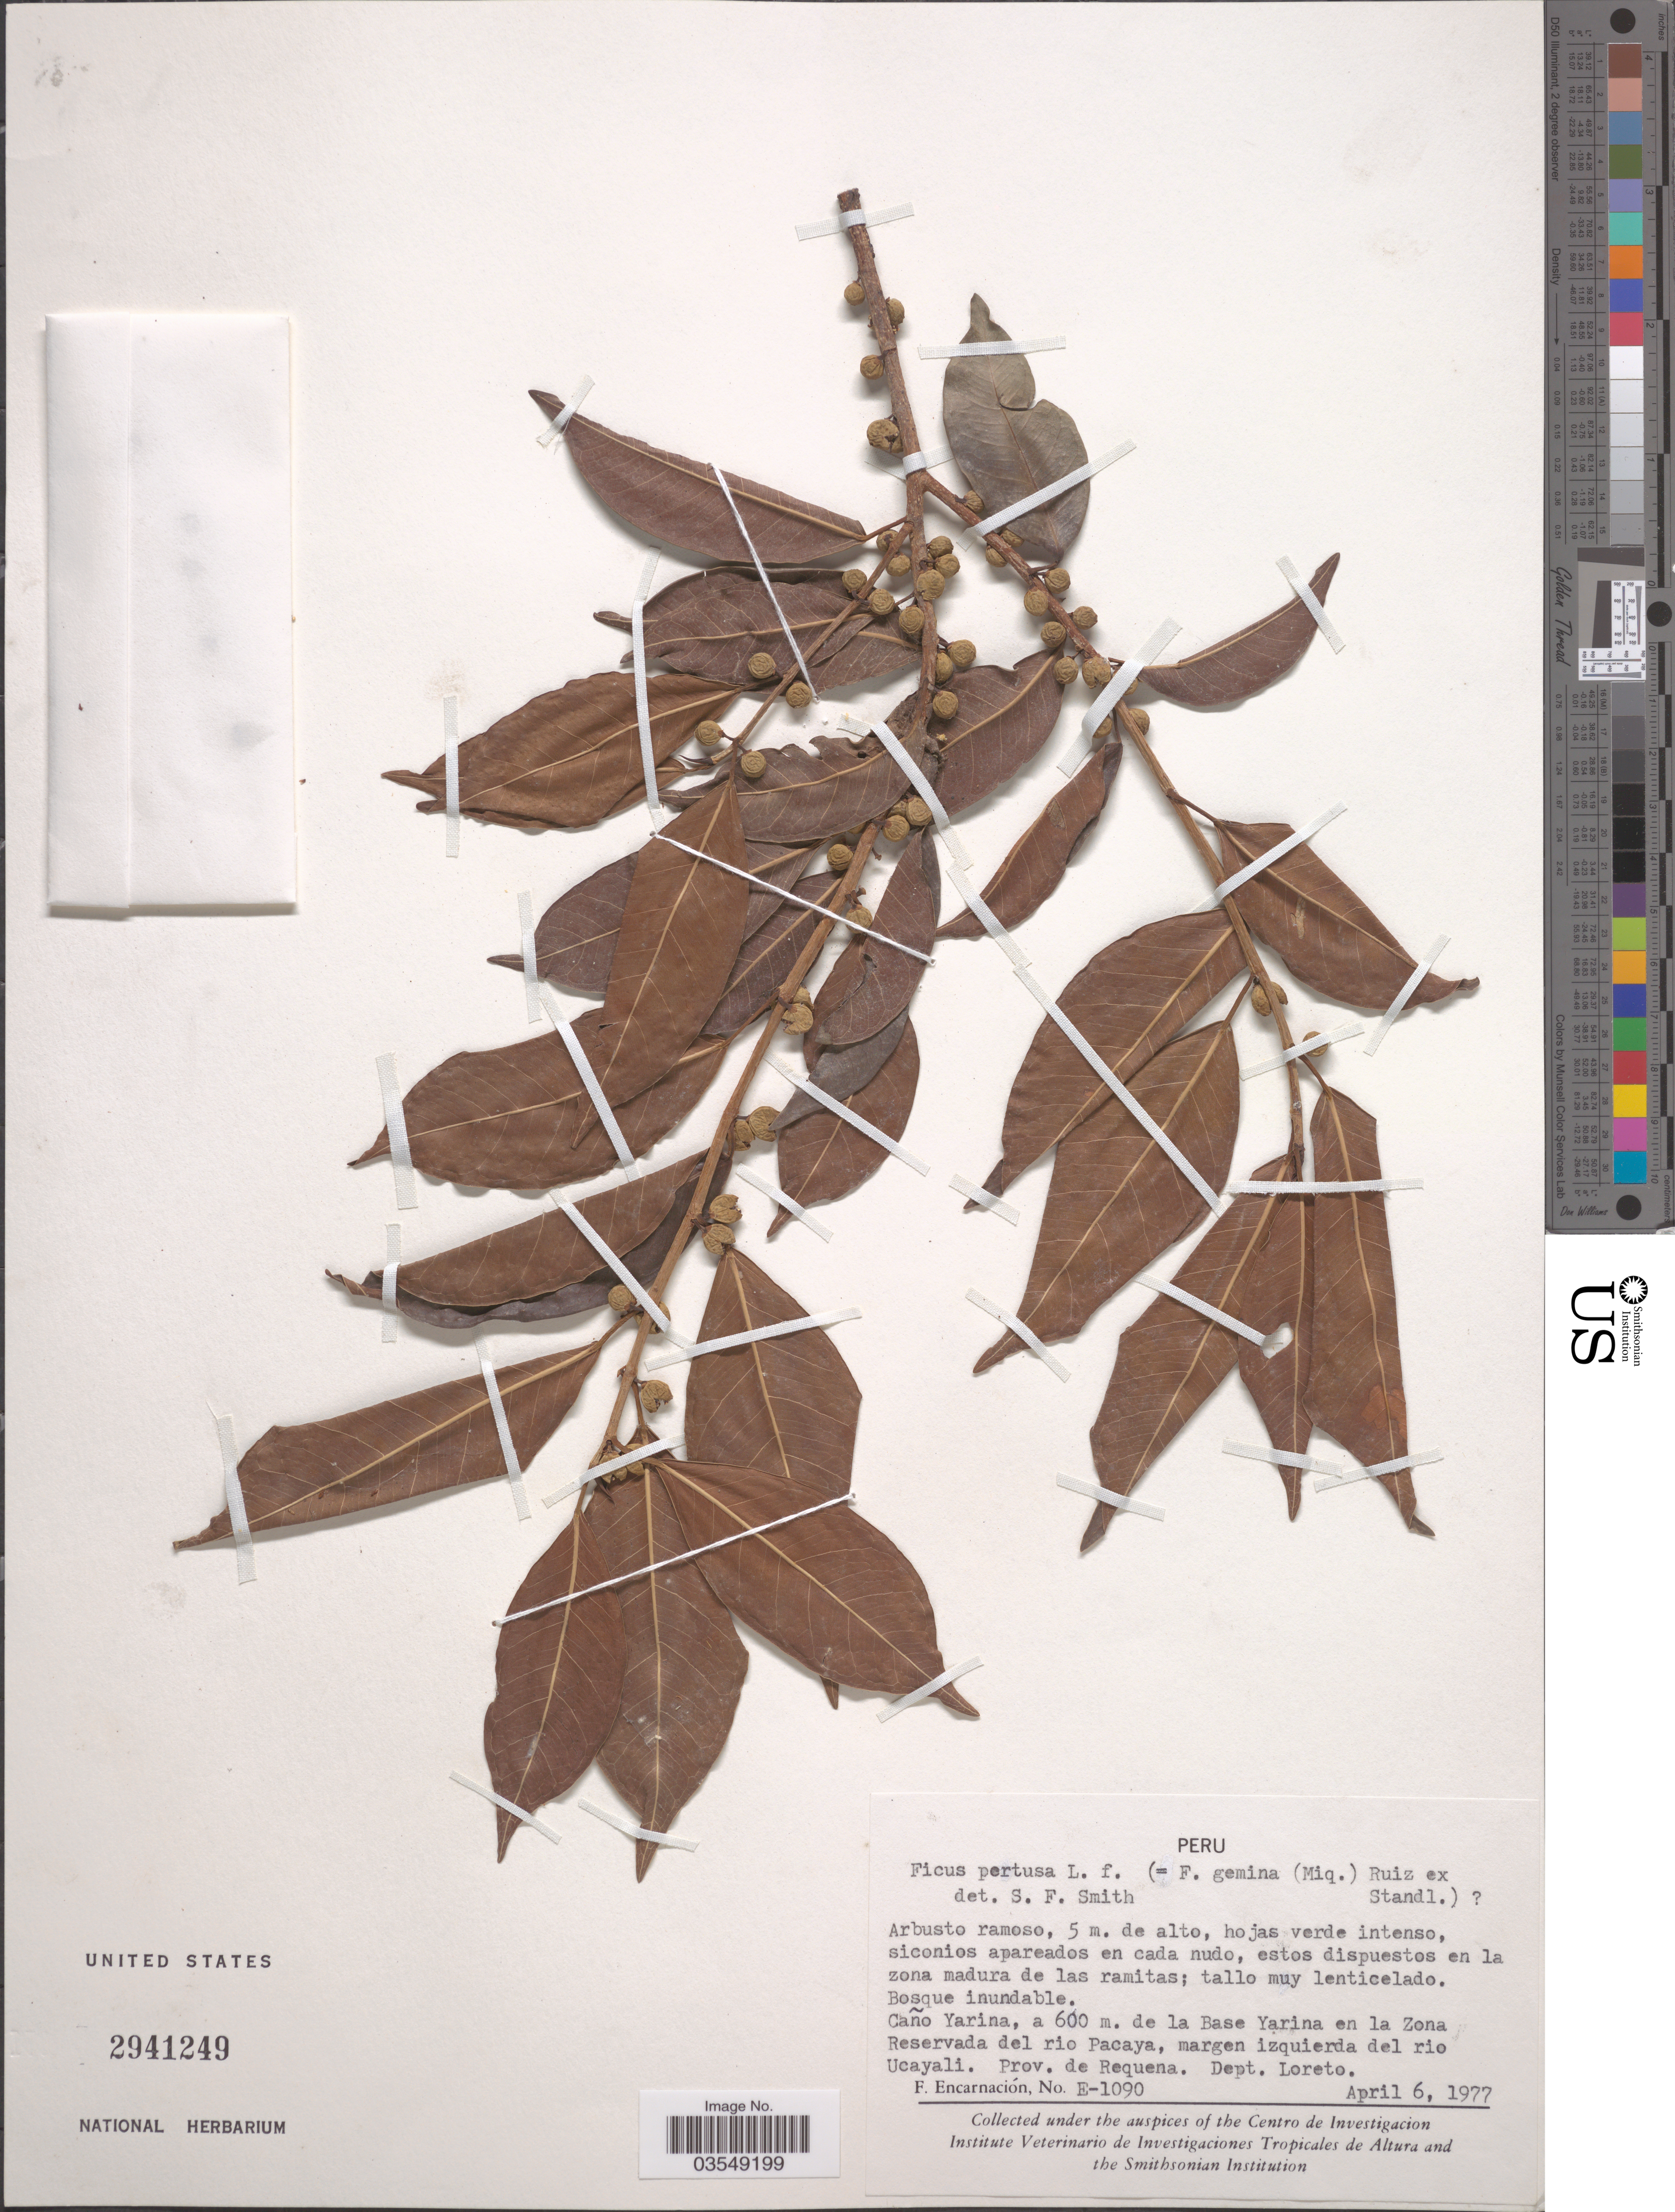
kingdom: Plantae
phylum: Tracheophyta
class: Magnoliopsida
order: Rosales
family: Moraceae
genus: Ficus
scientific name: Ficus pertusa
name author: L. f.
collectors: F. Encarnación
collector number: E-1090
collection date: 1977-04-06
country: Peru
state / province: Loreto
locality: Caño Yarina, a 600 m. de la Base Yarina en la Zona Reservada del rio Pacaya, margen izquierda del rio Ucayali. Prov. de Requena. Dept. Loreto.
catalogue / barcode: US 2941249